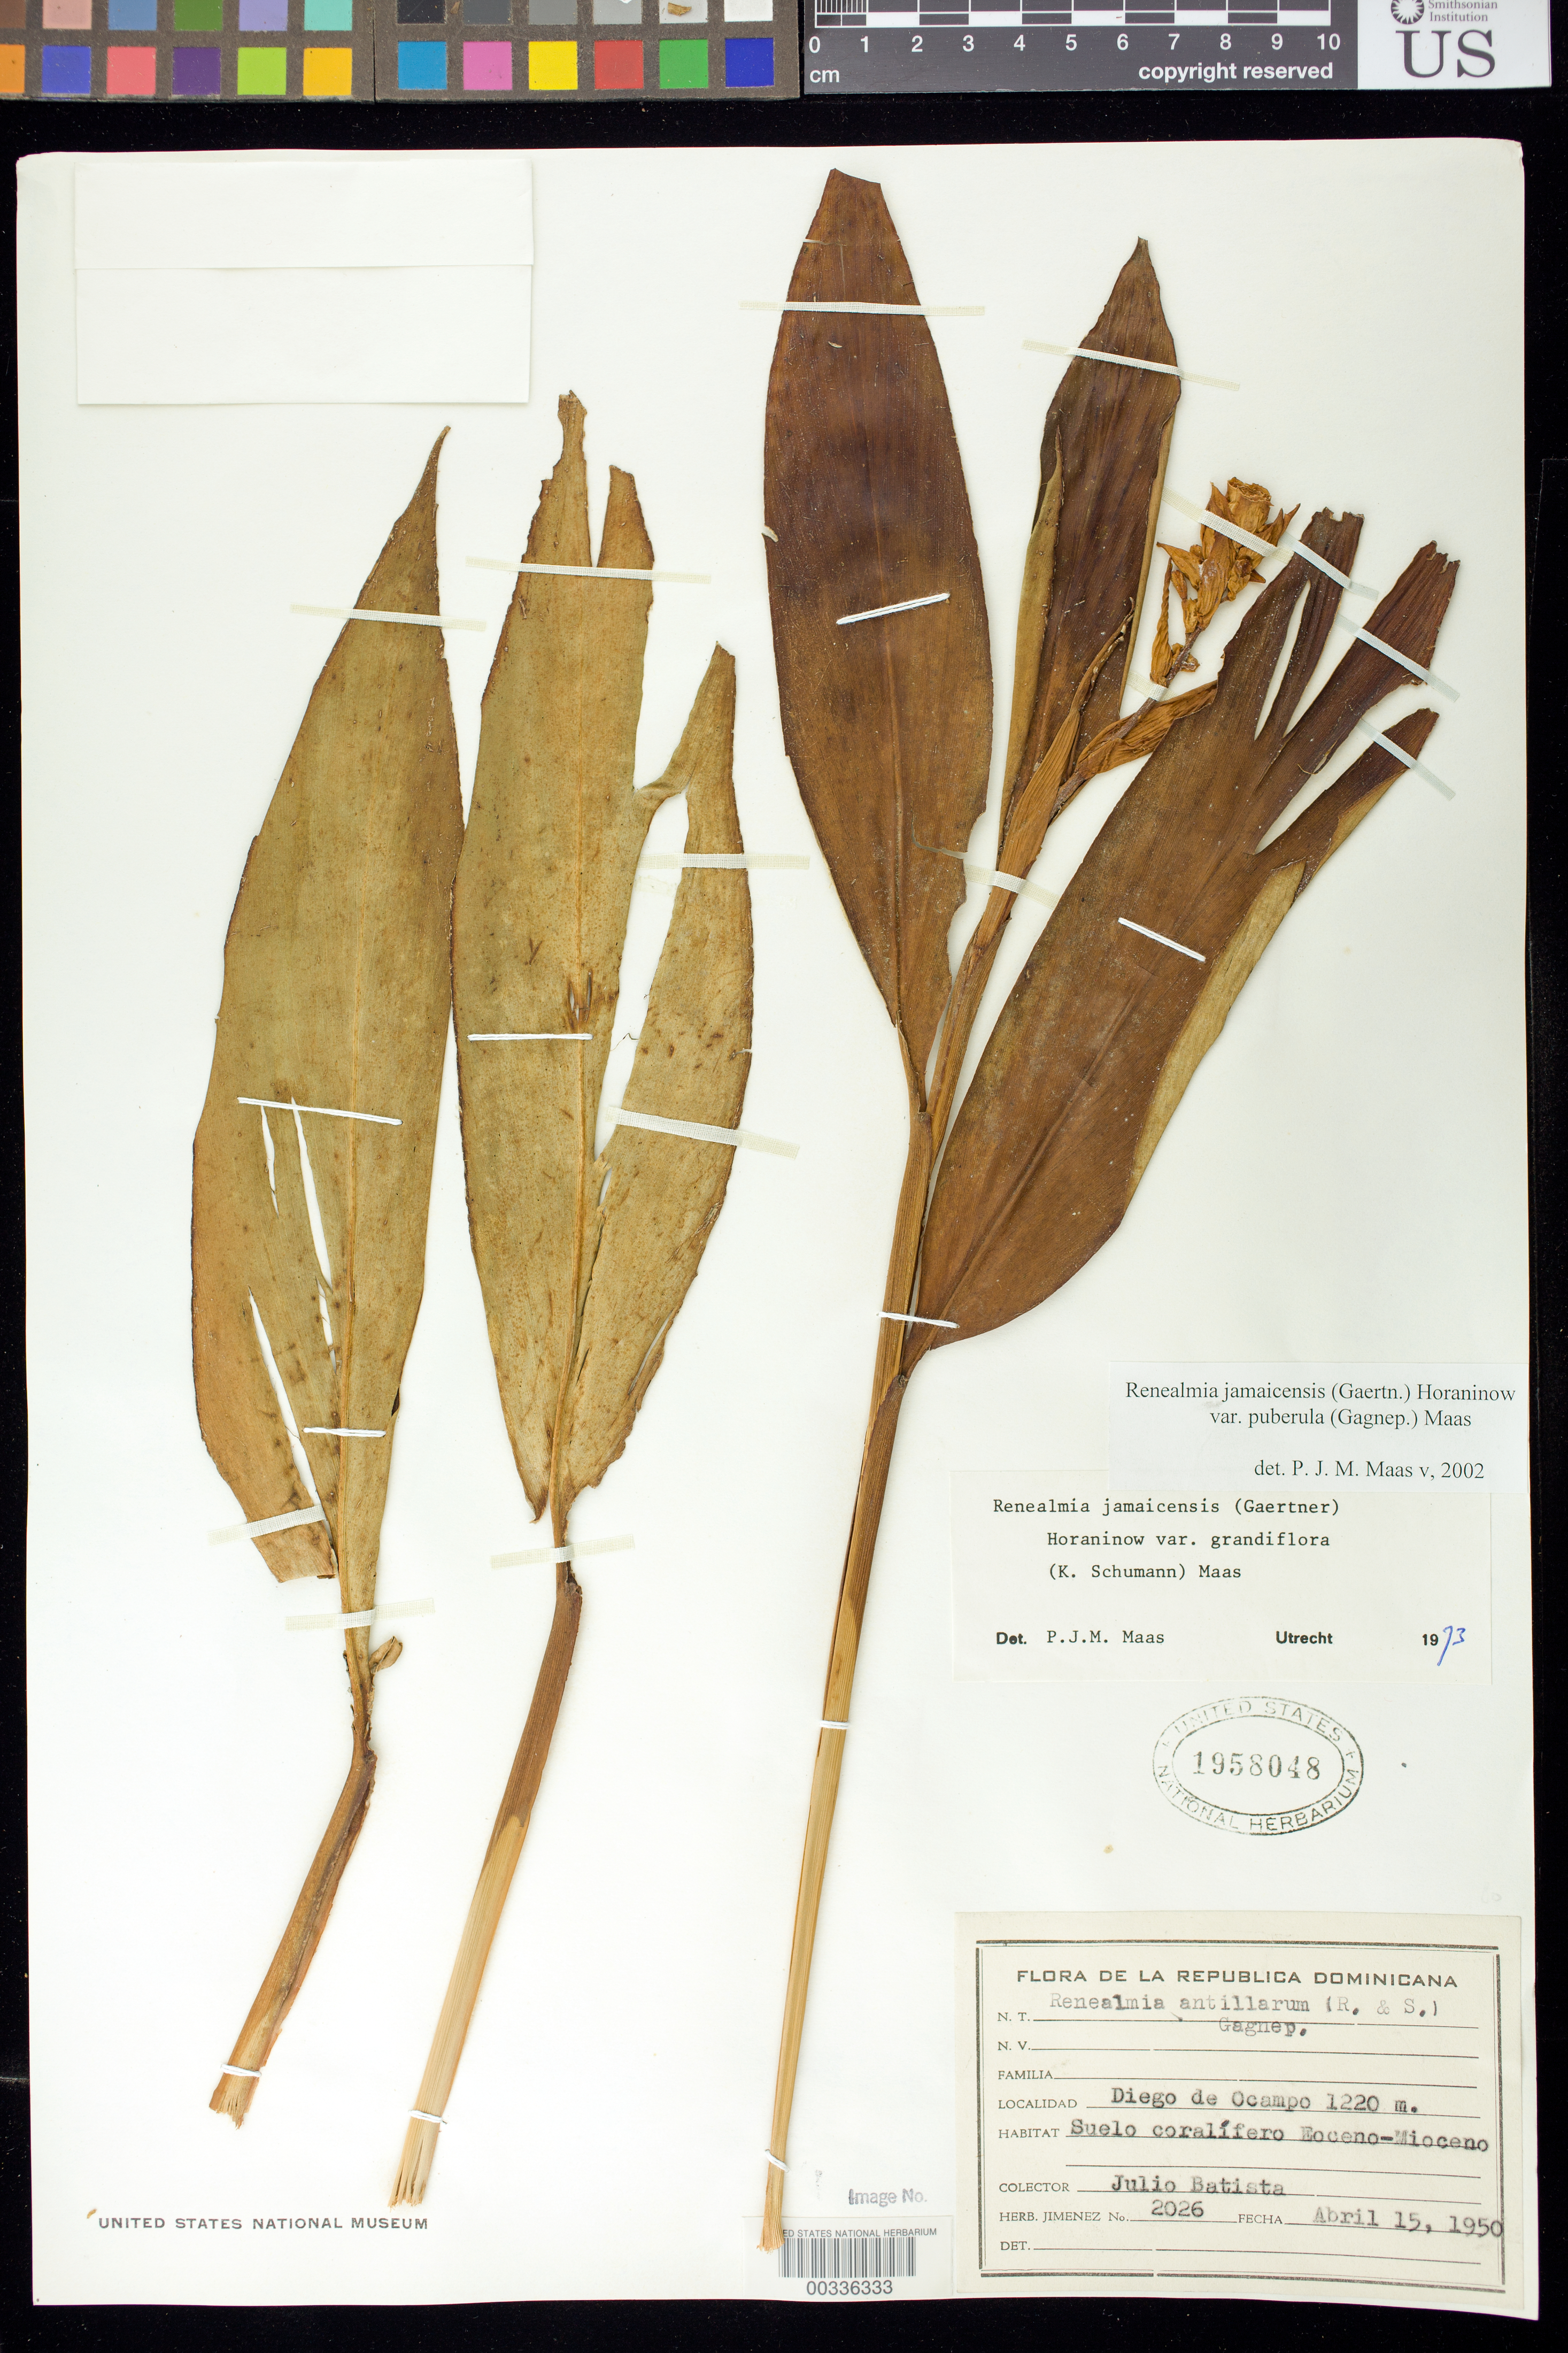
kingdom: Plantae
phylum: Tracheophyta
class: Liliopsida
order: Zingiberales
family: Zingiberaceae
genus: Renealmia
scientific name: Renealmia jamaicensis var. puberula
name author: (Gagnep.) Maas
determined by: Maas, Paul J. M.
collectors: J. Batista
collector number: Herb. Jimenez 2026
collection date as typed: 15 Apr 1950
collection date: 1950-04-15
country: Dominican Republic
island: Hispaniola Island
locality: Diego de ocampo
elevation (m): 1220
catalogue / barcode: US 1958048